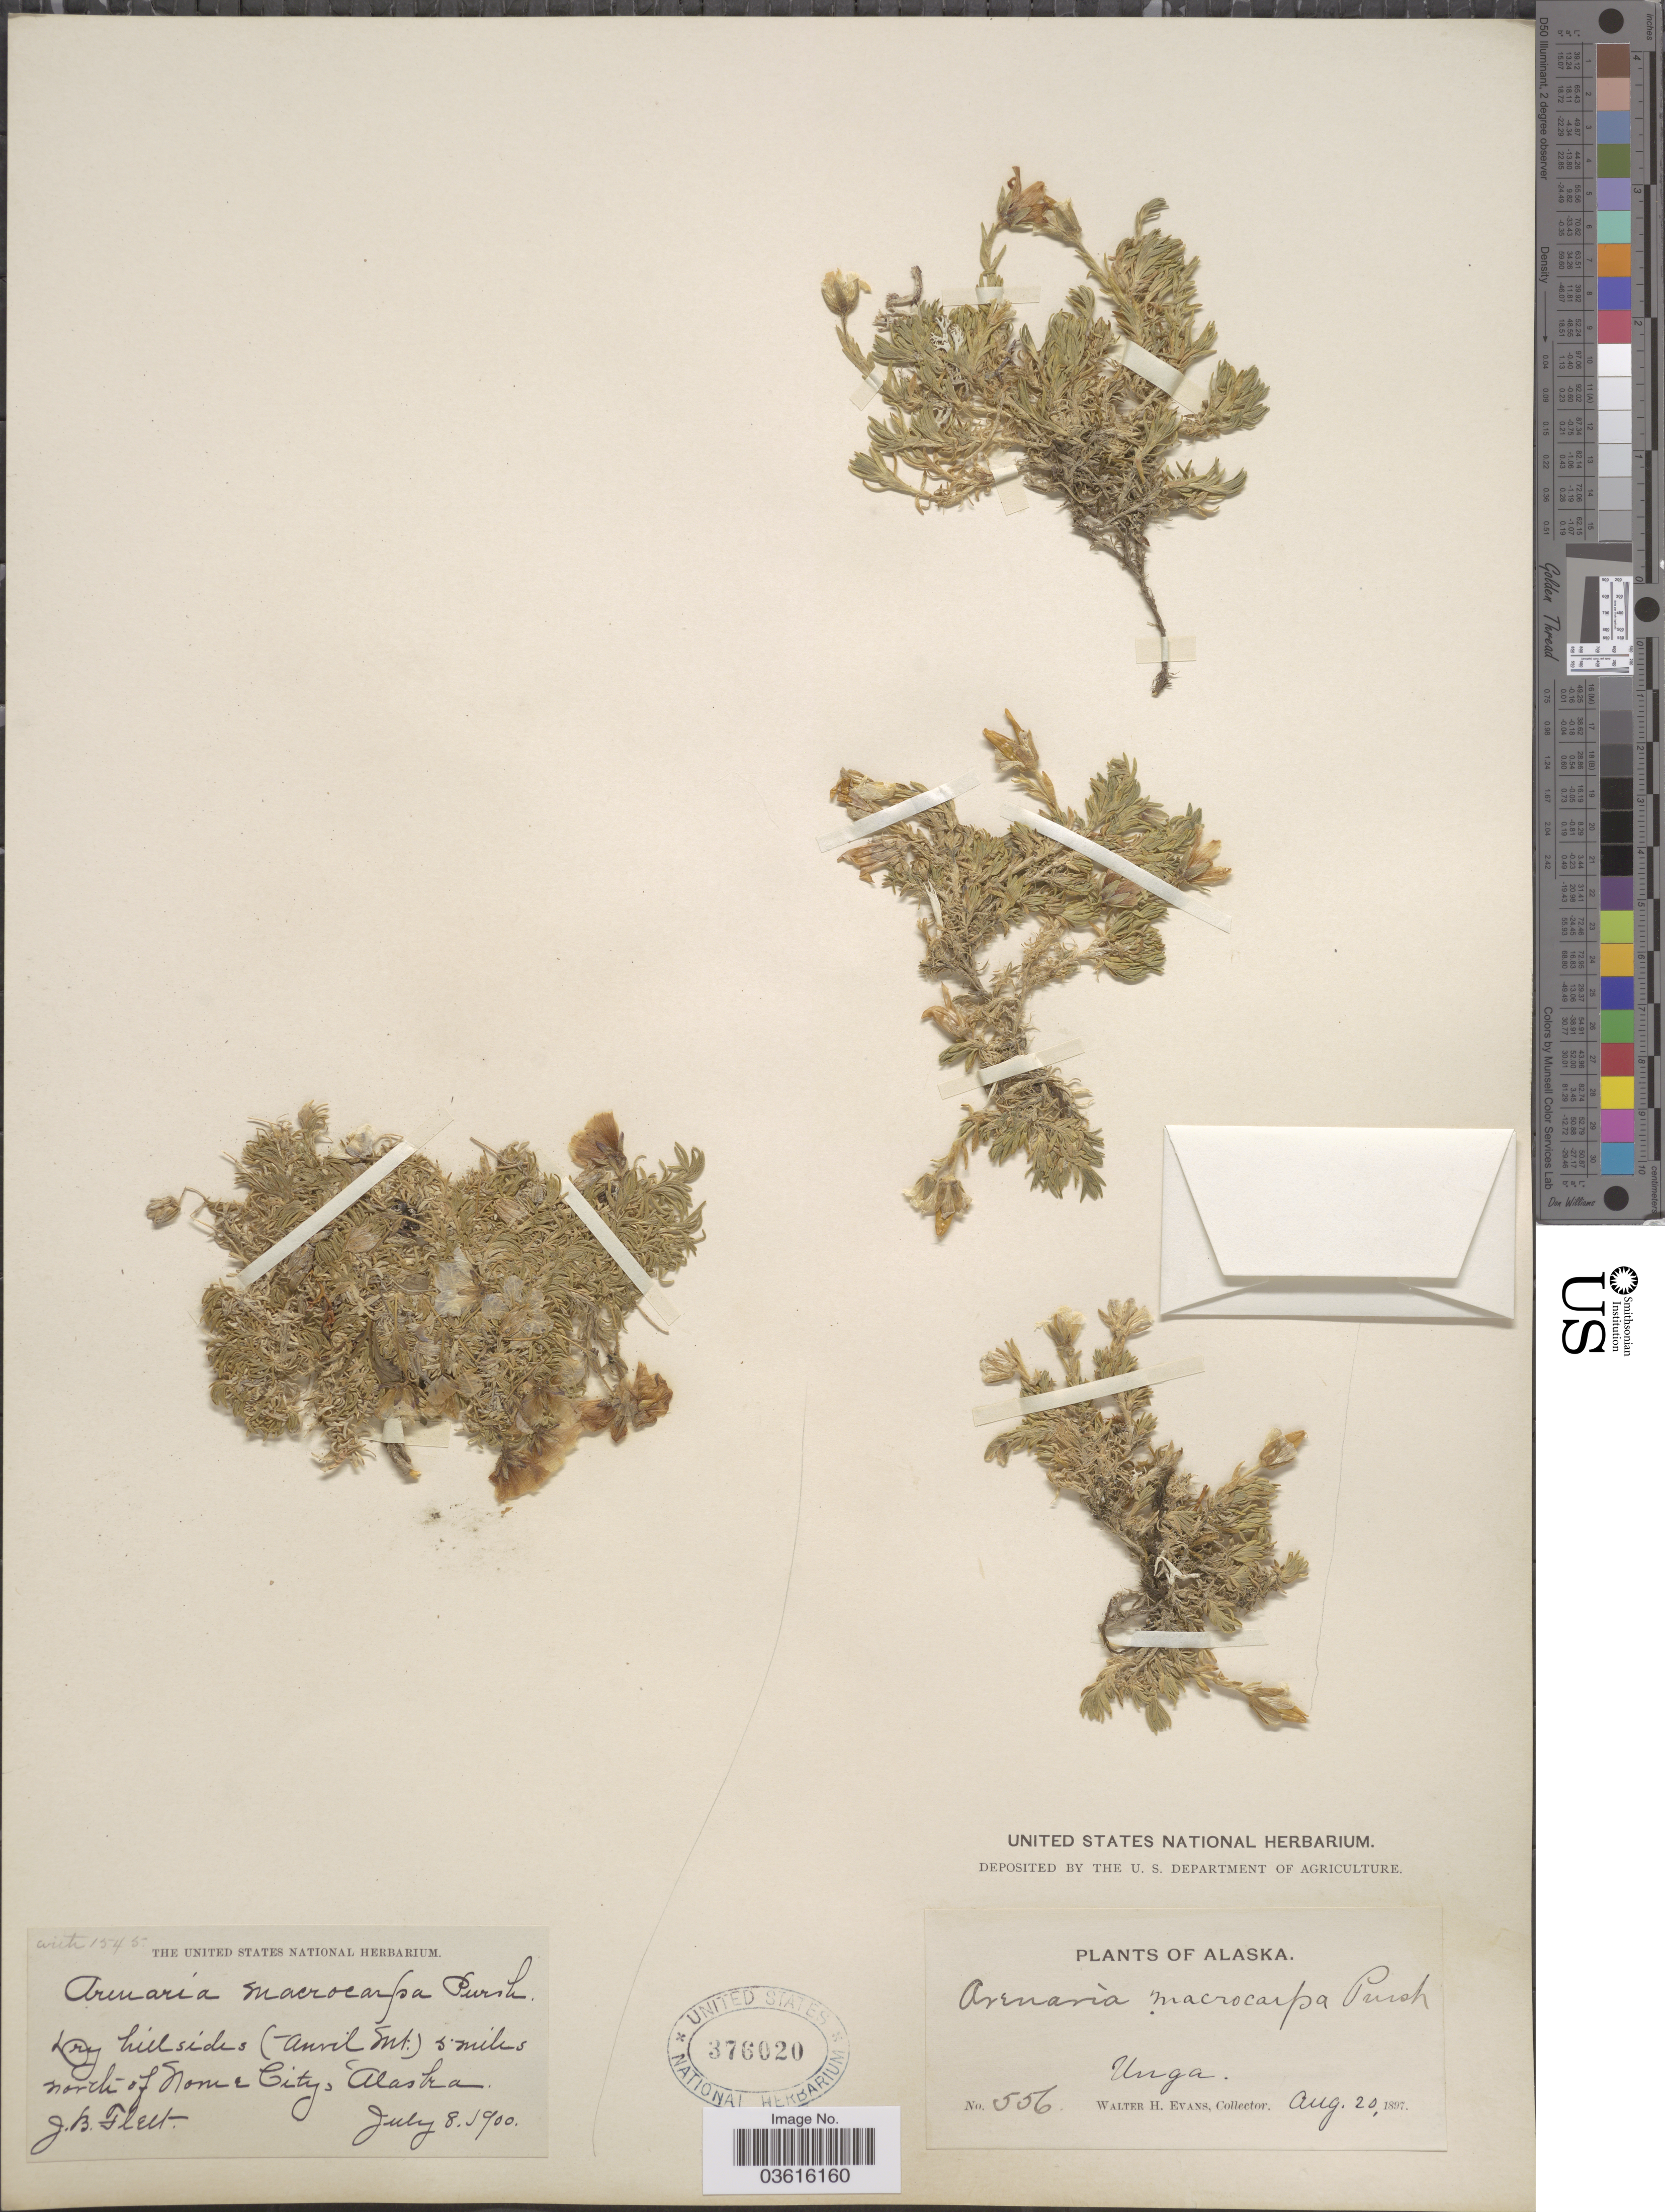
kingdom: Plantae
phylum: Tracheophyta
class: Magnoliopsida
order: Caryophyllales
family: Caryophyllaceae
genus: Pseudocherleria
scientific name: Pseudocherleria macrocarpa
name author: (Pursh) Dillenb. & Kadereit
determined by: U.S. National Herbarium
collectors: W. H. Evans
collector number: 556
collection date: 1897-08-20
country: United States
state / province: Alaska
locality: Unga.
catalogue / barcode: US 376020-2